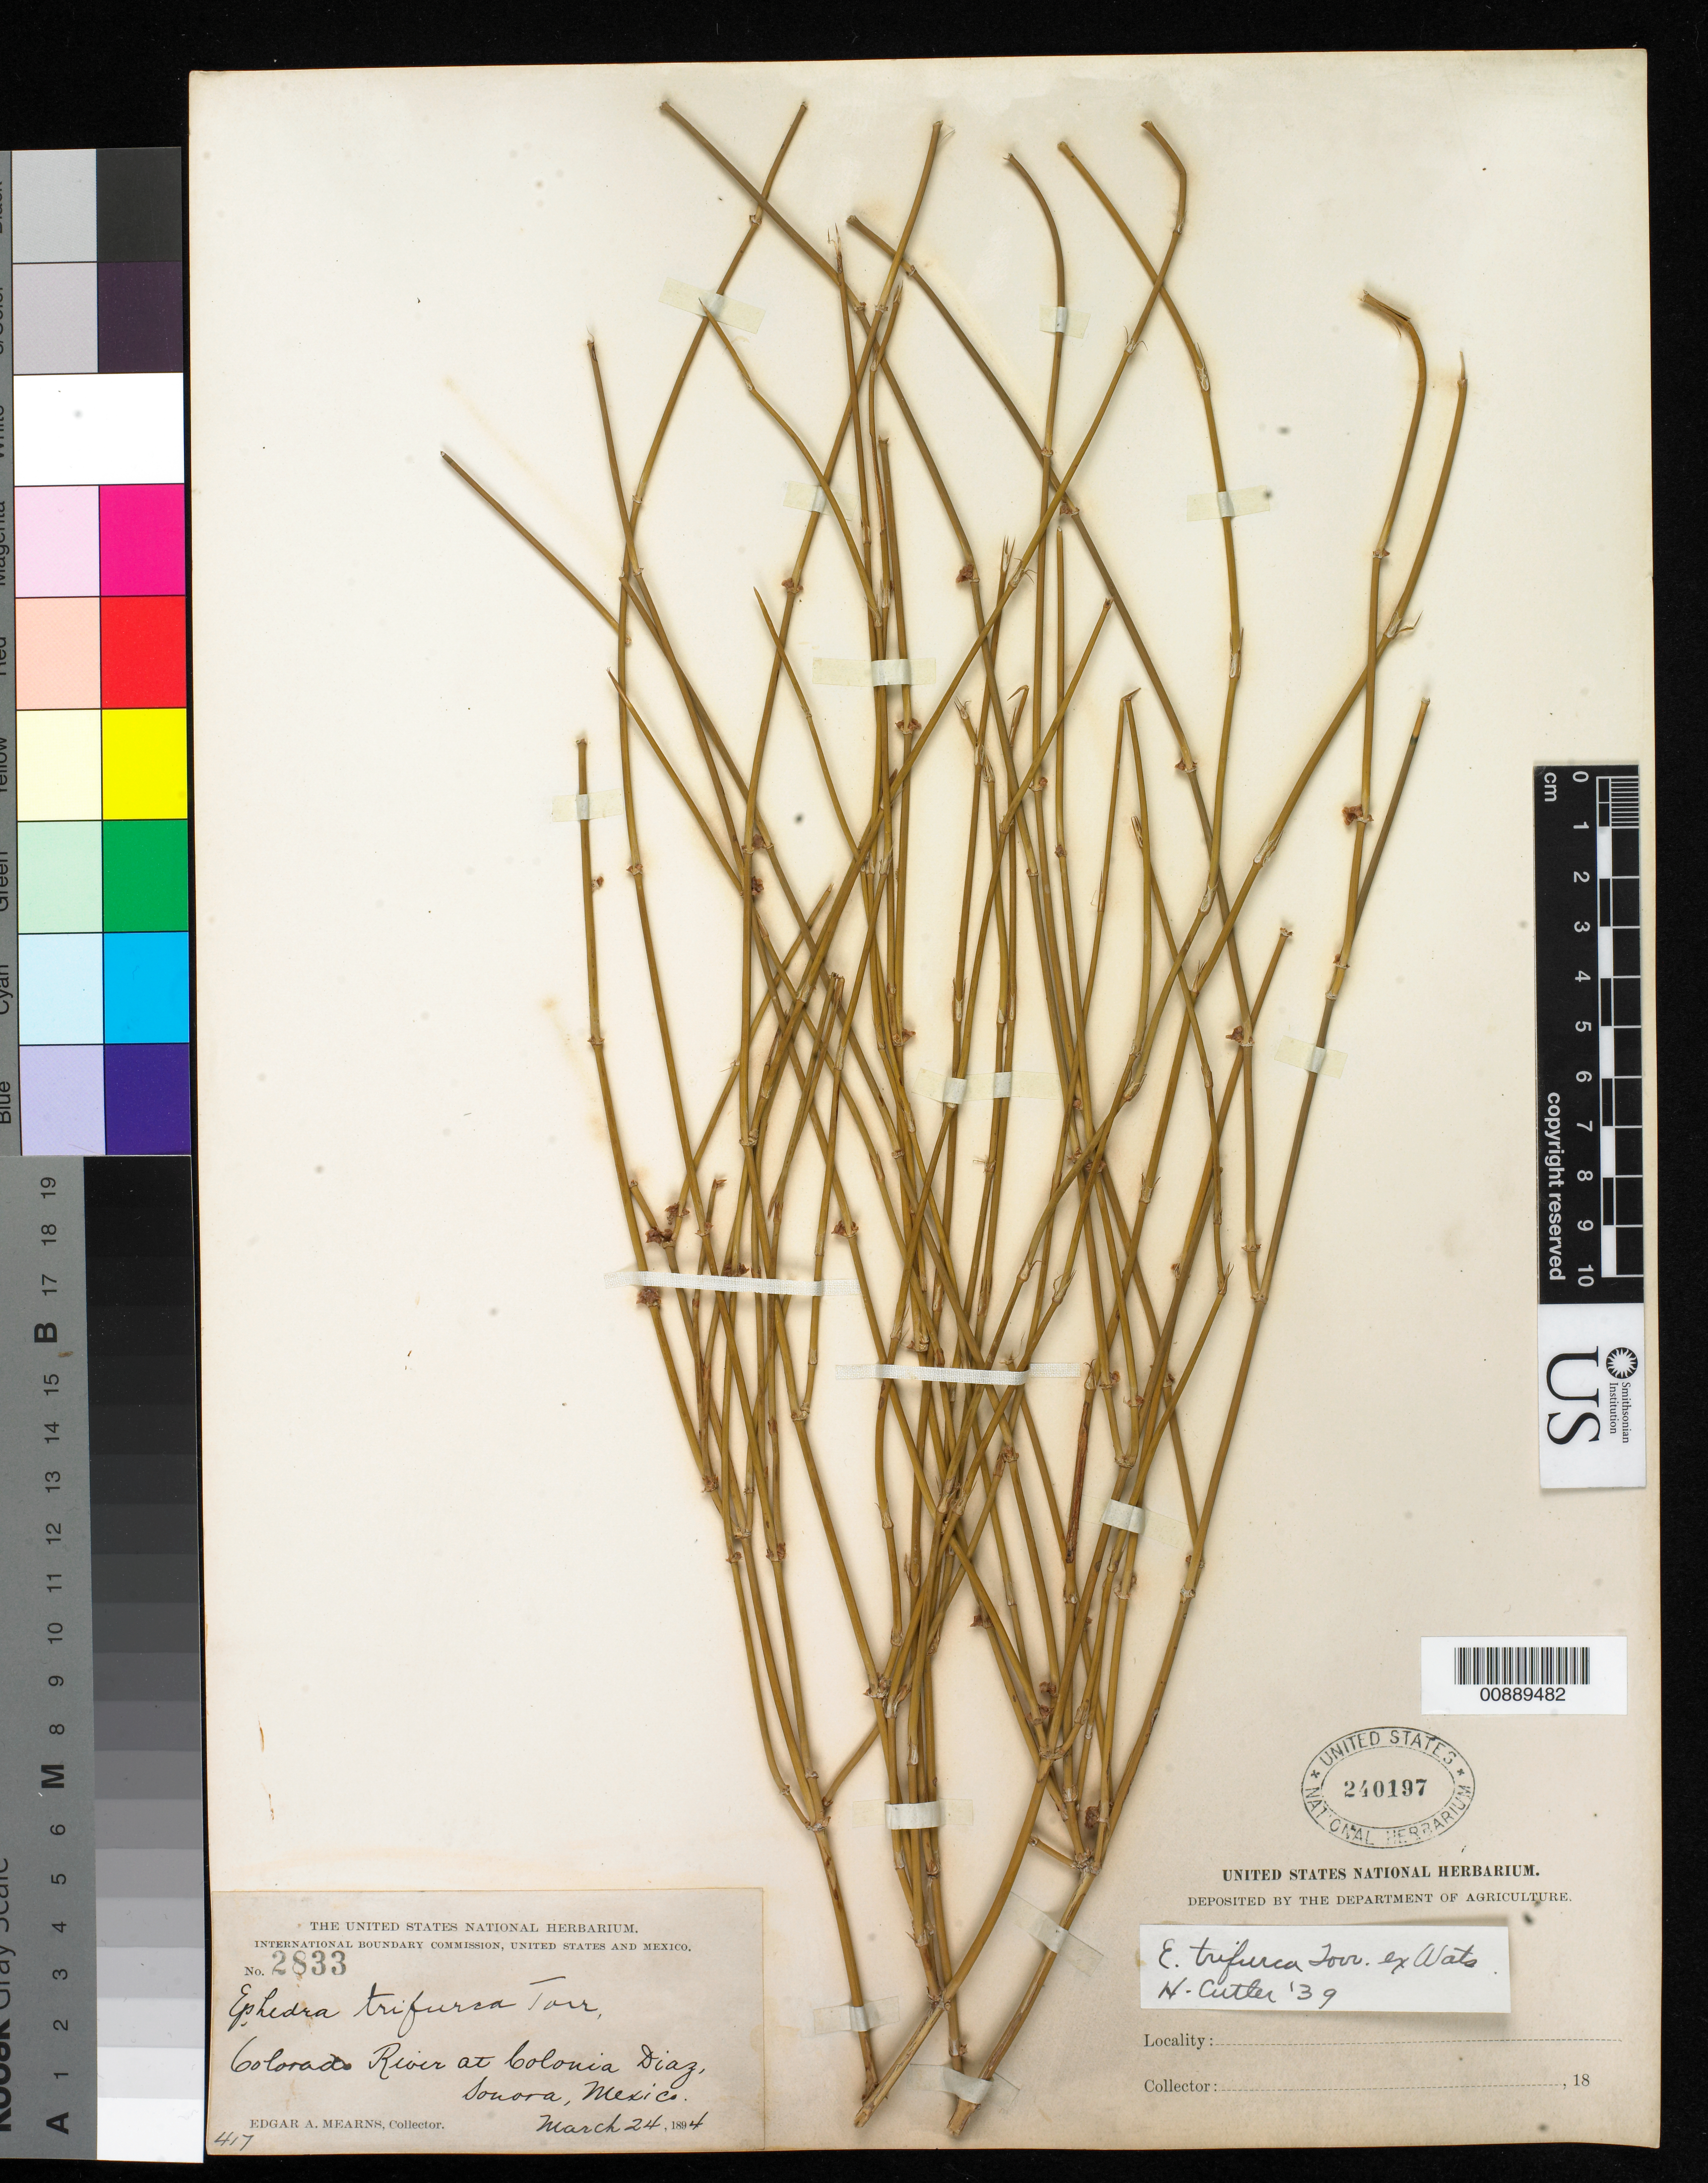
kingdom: Plantae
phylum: Tracheophyta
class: Gnetopsida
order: Ephedrales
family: Ephedraceae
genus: Ephedra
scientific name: Ephedra trifurca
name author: Torr. ex S. Watson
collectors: E. A. Mearns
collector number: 2833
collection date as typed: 24 Mar 1894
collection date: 1894-03-24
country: Mexico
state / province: Sonora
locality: Colorado River at Colonia Díaz, Sonora.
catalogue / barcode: US 240197